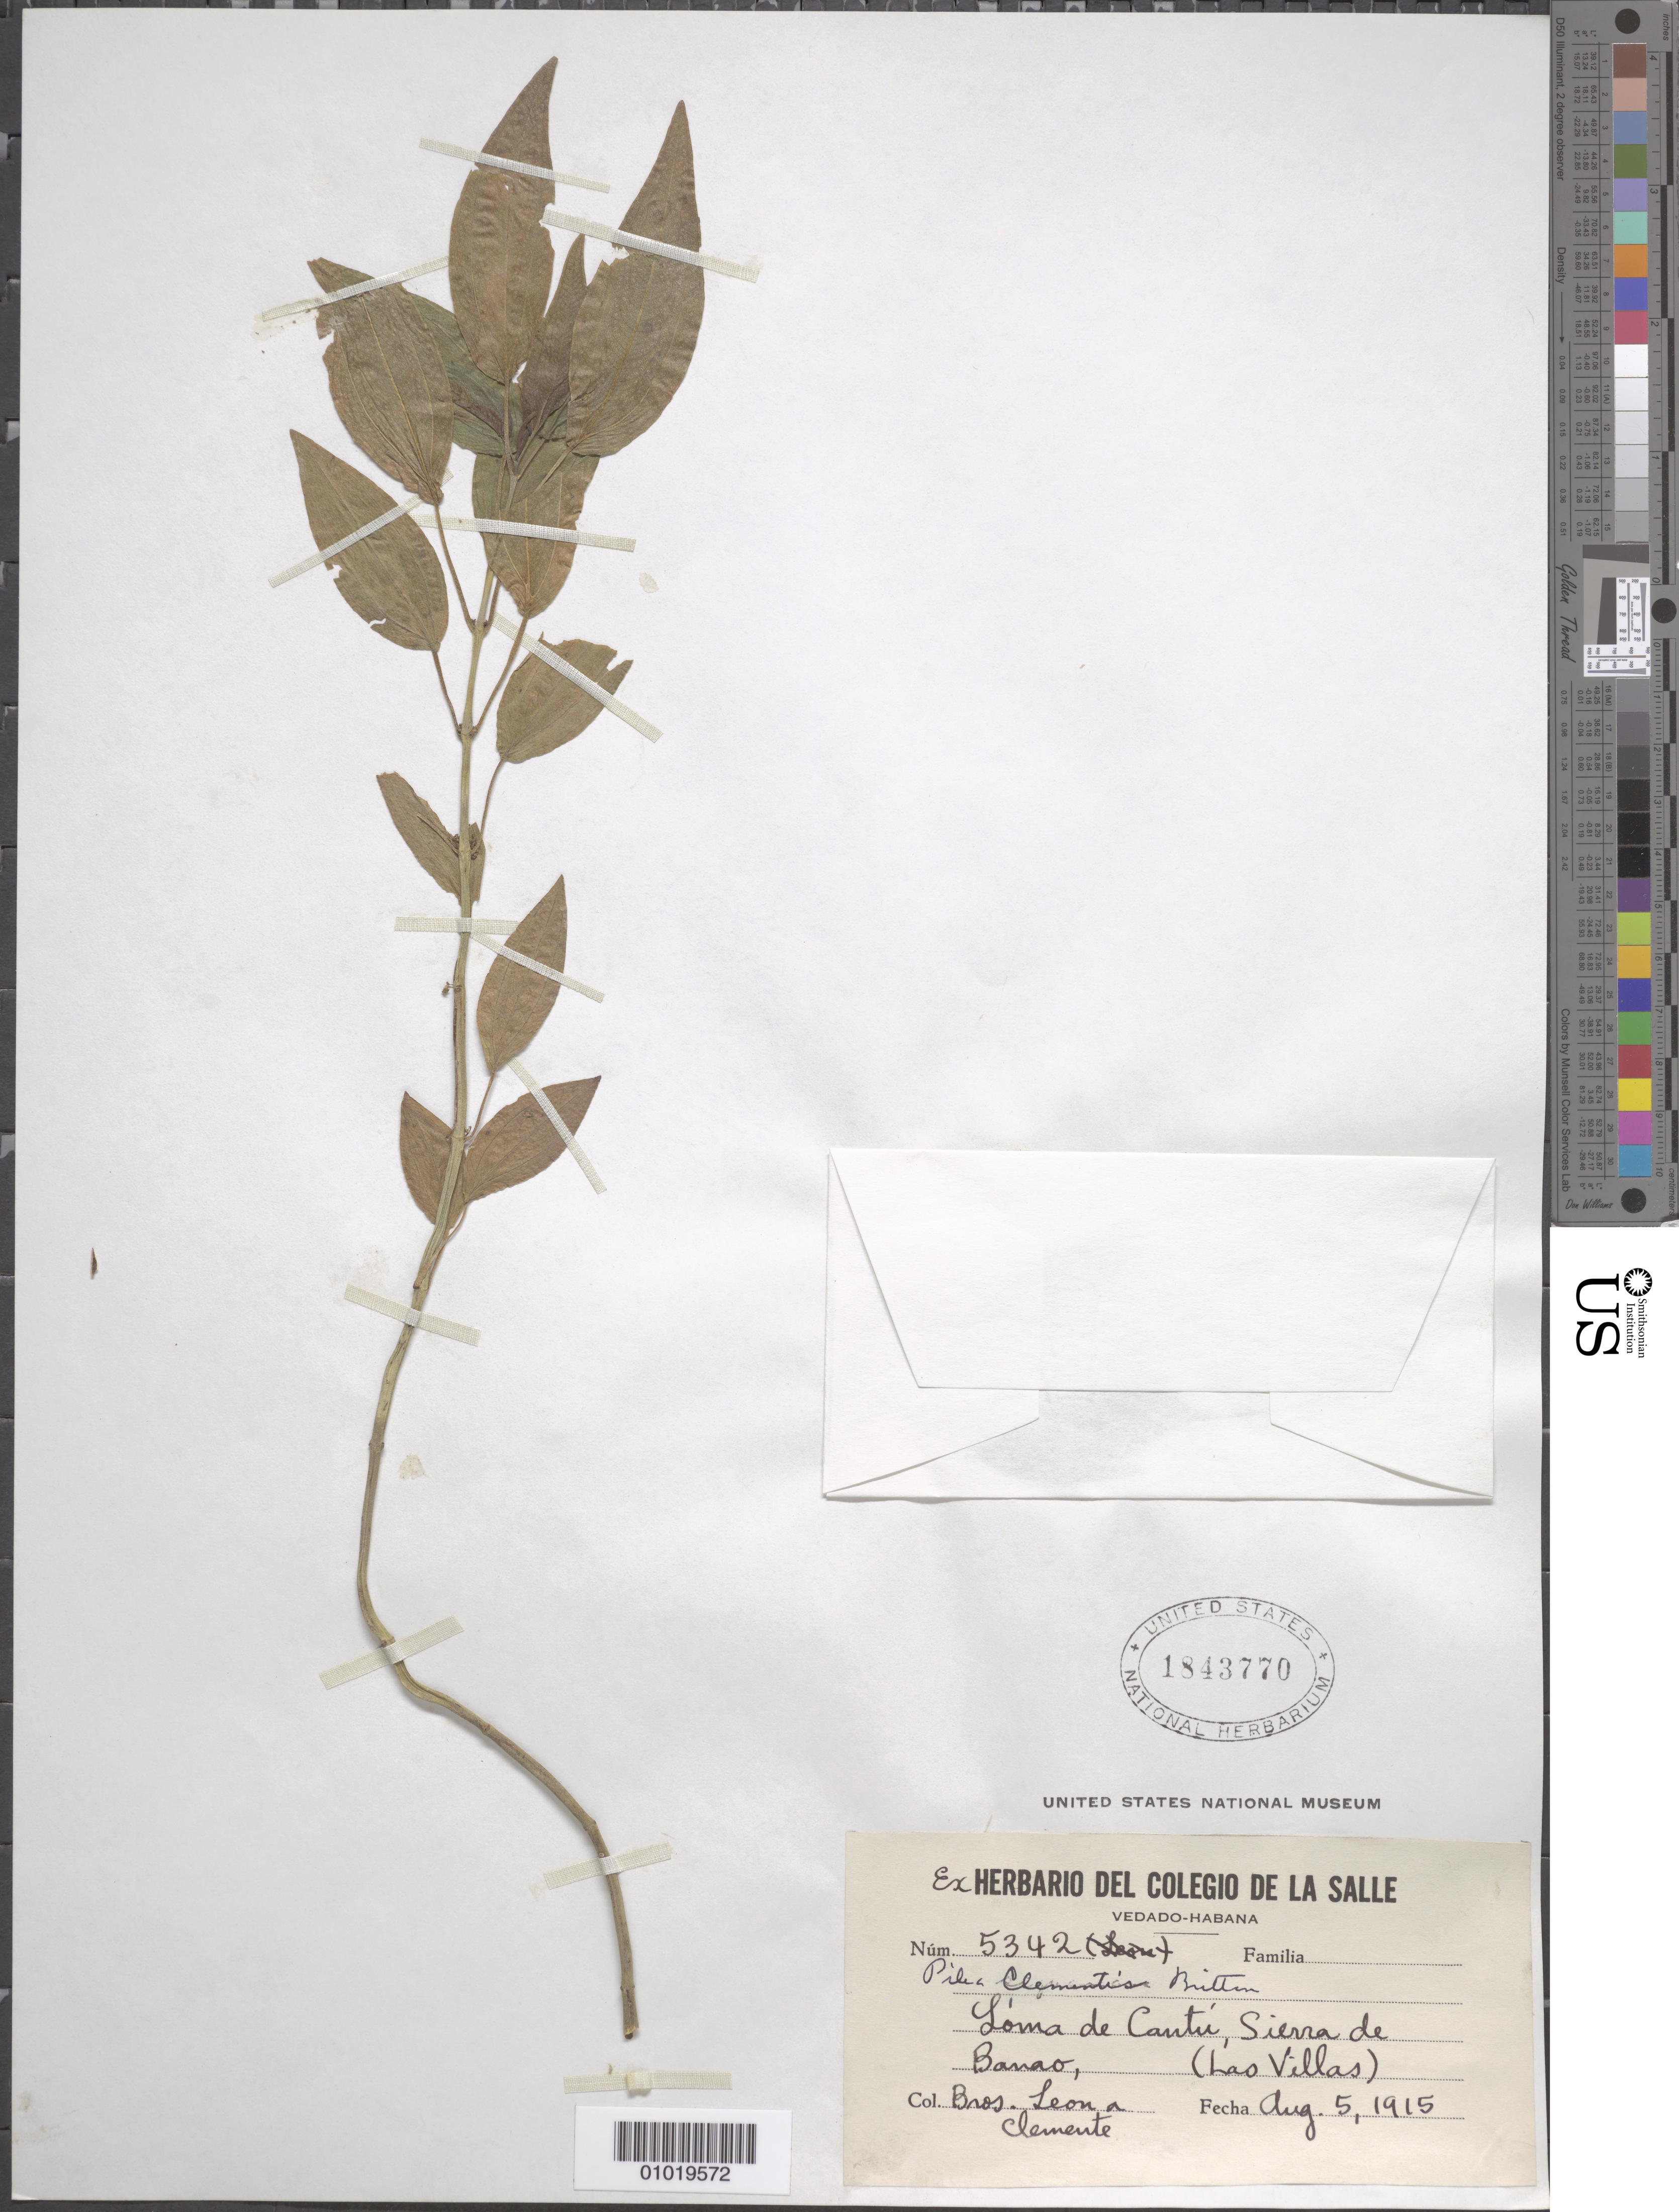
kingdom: Plantae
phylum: Tracheophyta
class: Magnoliopsida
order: Rosales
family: Urticaceae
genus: Pilea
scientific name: Pilea clementis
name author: Britton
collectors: Bro. León & Bro. Clemente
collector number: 5342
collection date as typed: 05 Aug 1915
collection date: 1915-08-05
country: Cuba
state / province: Las Villas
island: Cuba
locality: Loma de Cantu, Sierra de Banao (Las Villas)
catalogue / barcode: US 1843770